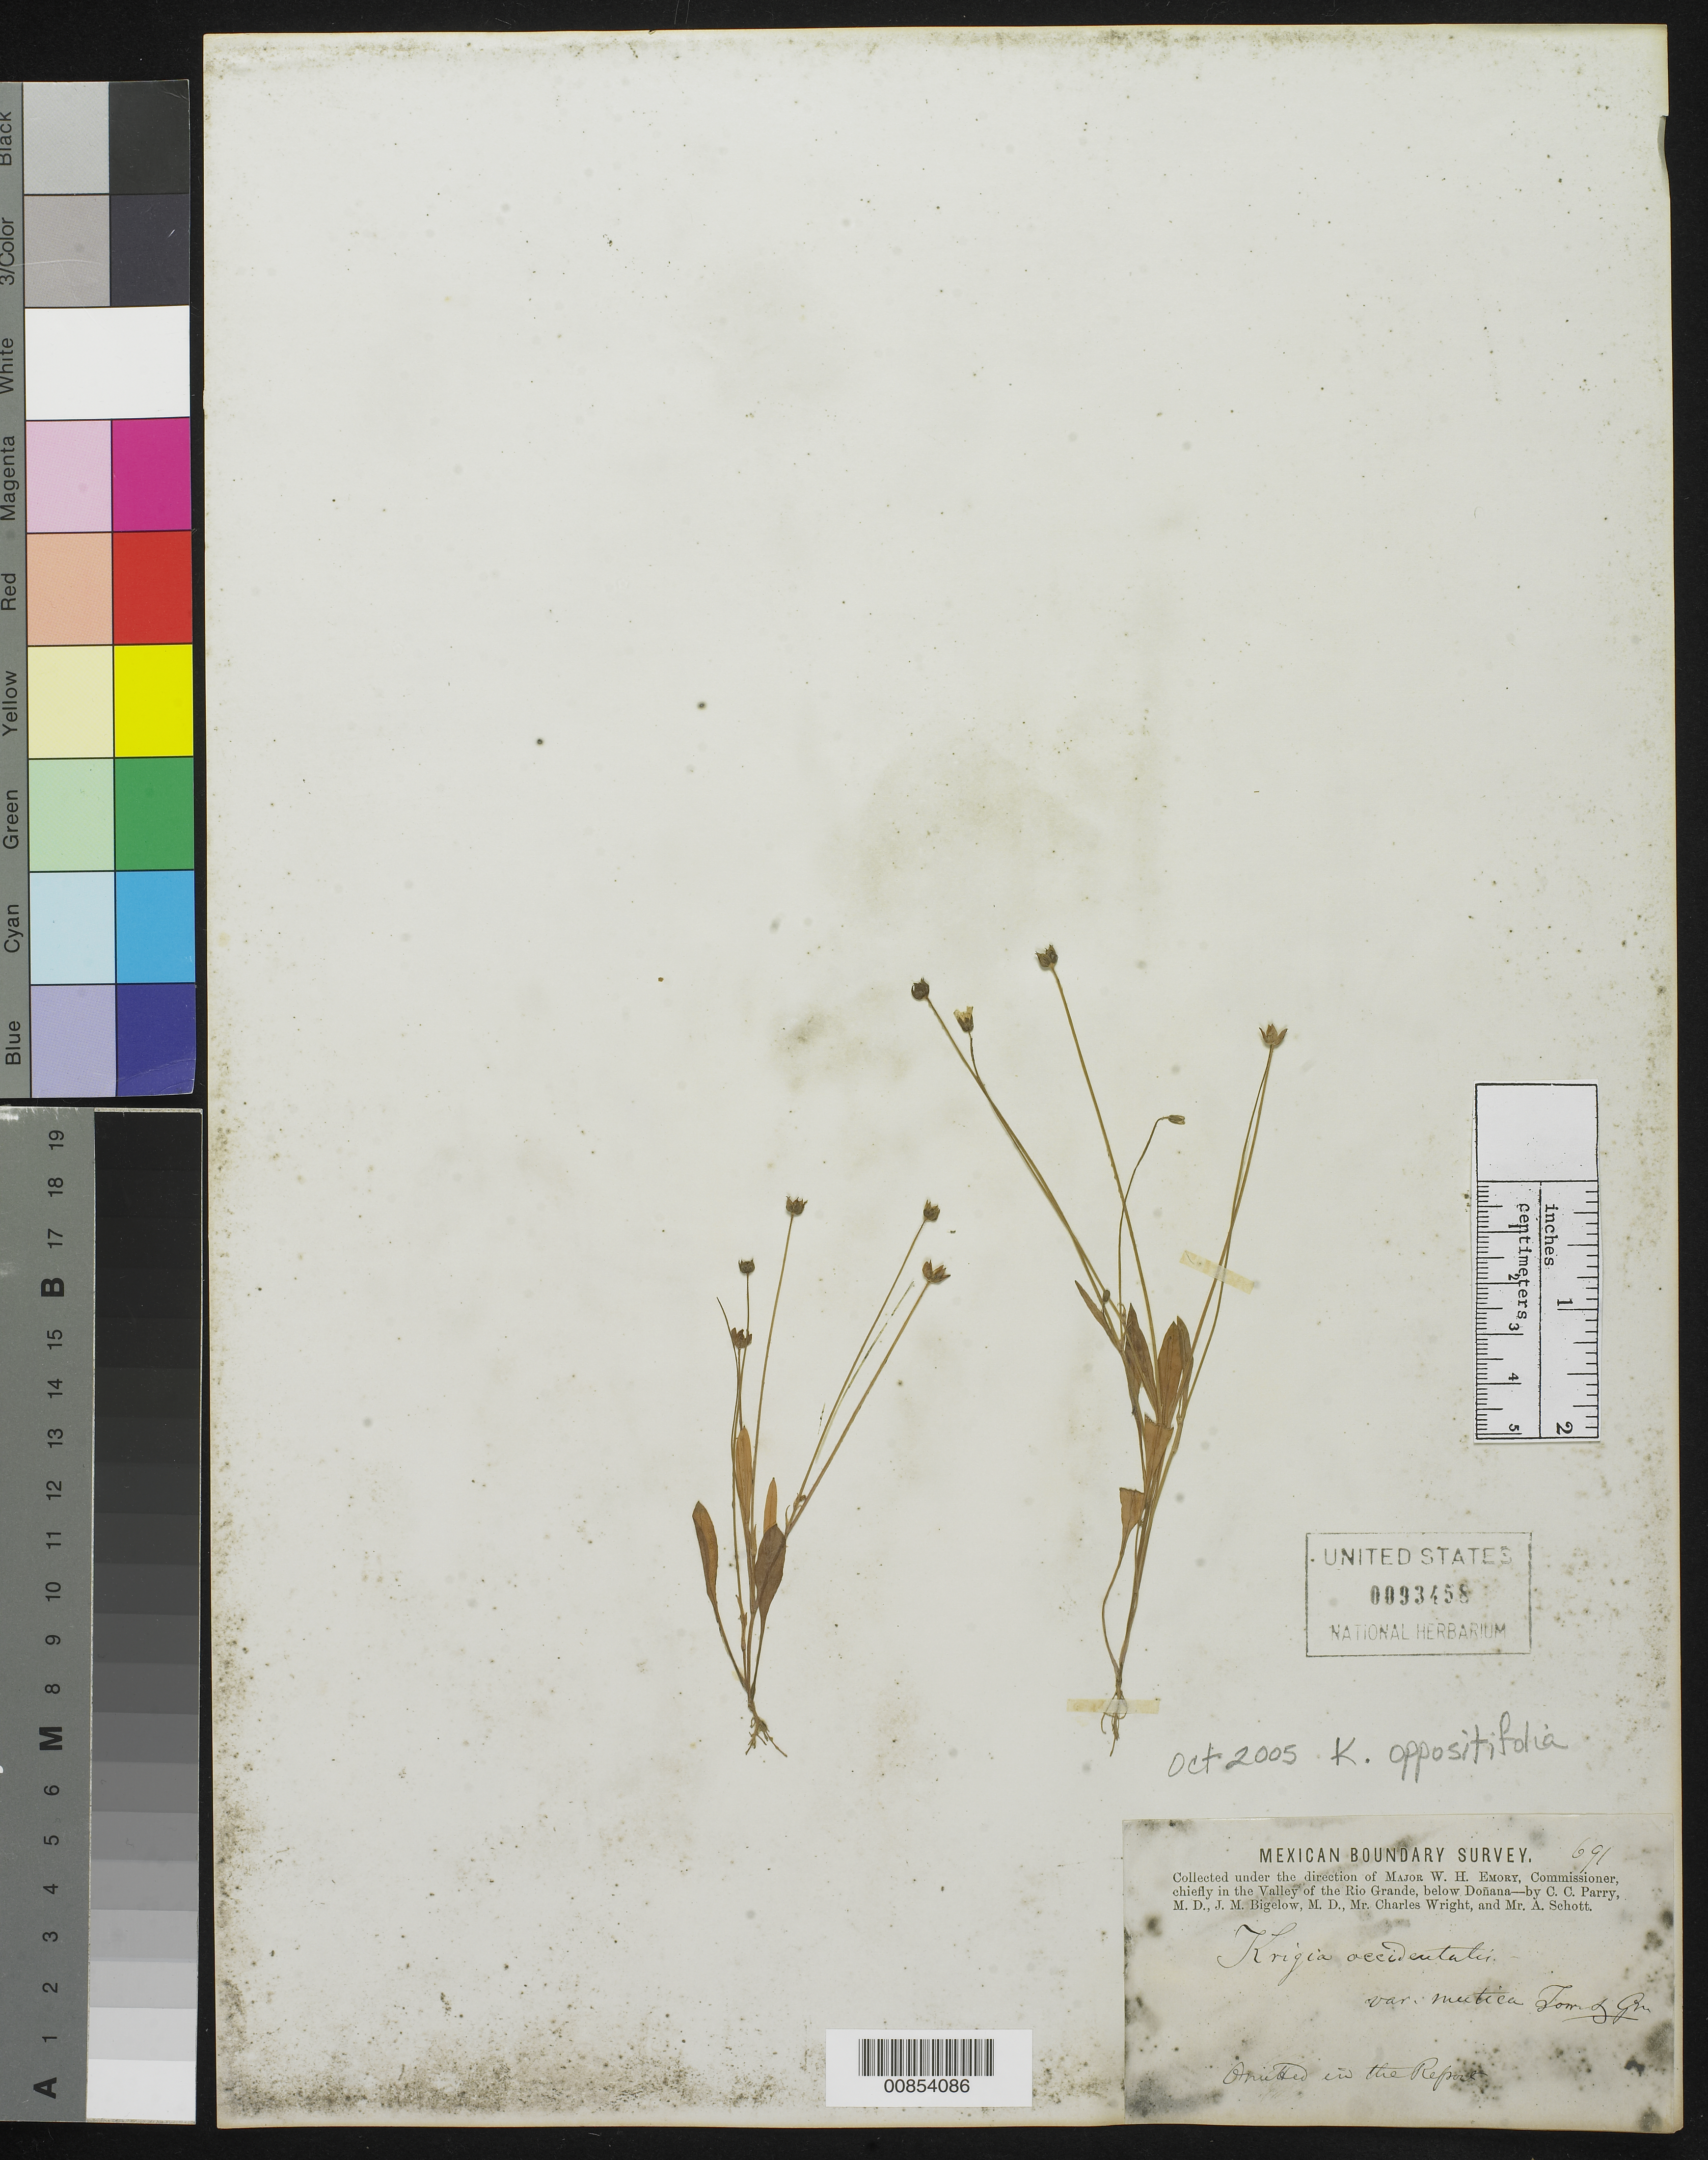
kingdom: Plantae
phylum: Tracheophyta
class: Magnoliopsida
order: Asterales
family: Asteraceae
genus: Krigia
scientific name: Krigia oppositifolia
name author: Raf.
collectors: C. C. Parry, J. M. Bigelow, C. Wright & A. C. V. Schott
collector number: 691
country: United States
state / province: New Mexico / Texas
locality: Valley of the Rio Grande, below Doñana.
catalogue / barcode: US 93458